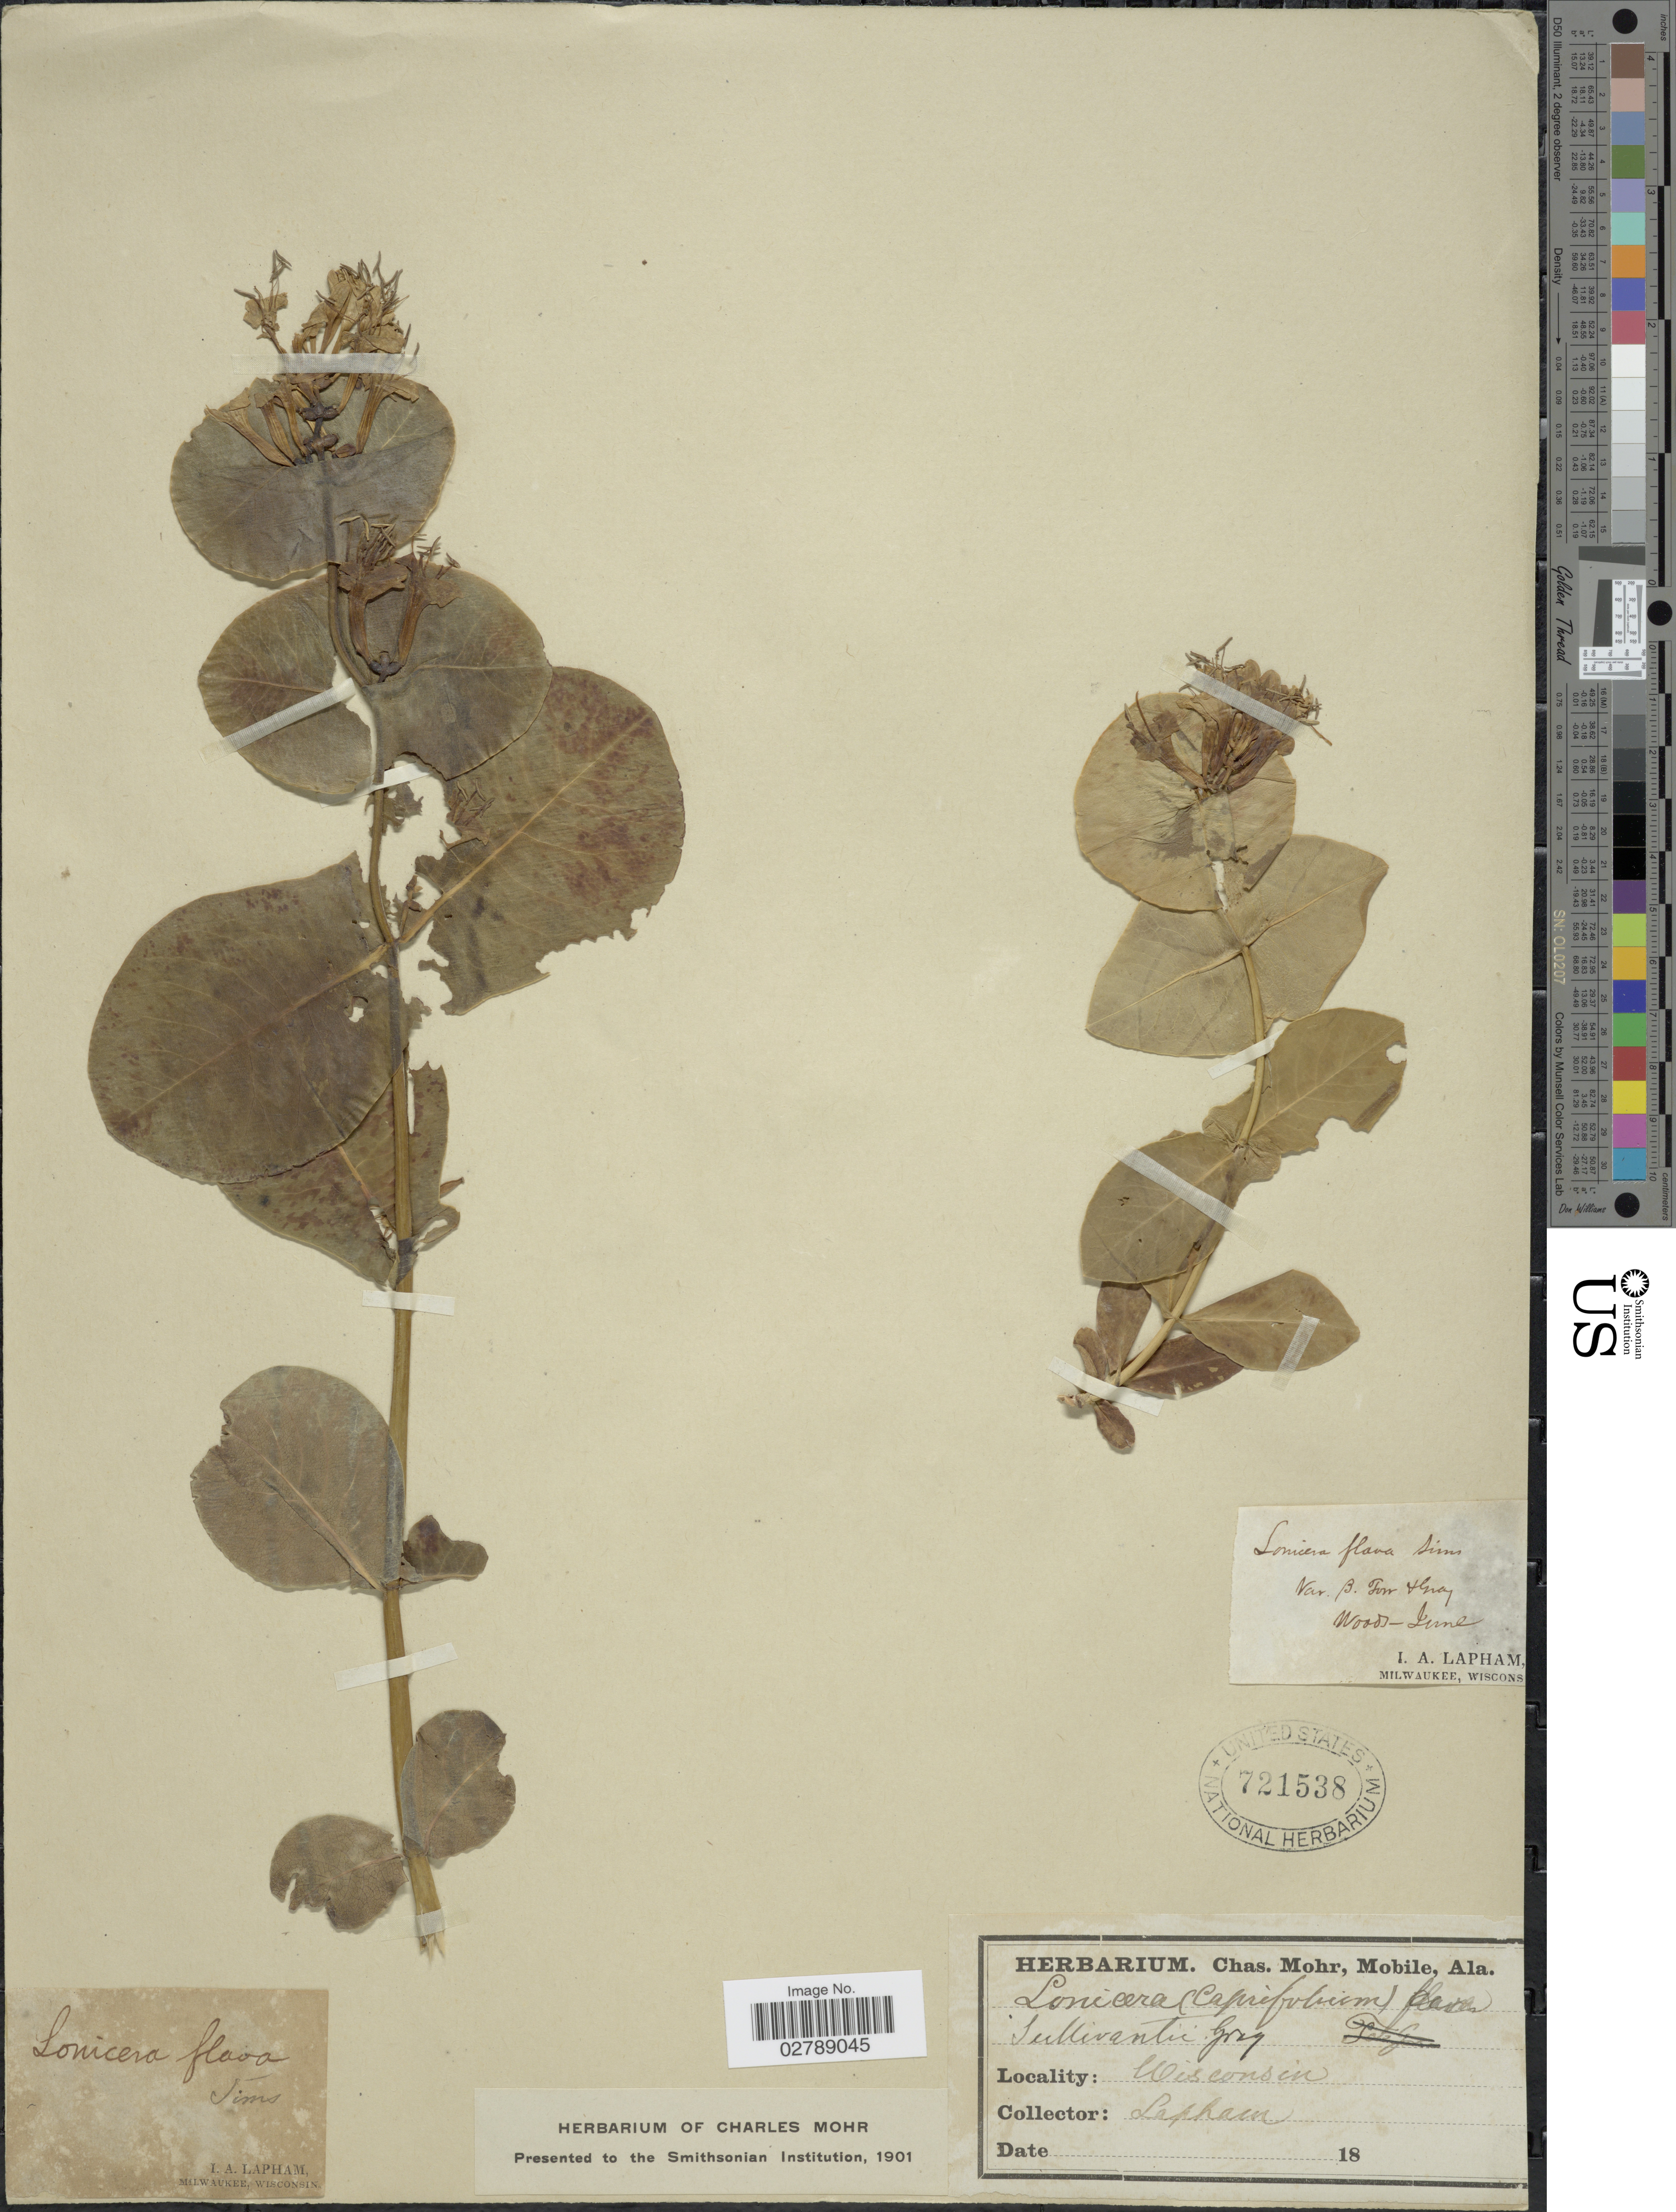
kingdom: Plantae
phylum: Tracheophyta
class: Magnoliopsida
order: Dipsacales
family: Caprifoliaceae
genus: Lonicera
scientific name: Lonicera dioica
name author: L.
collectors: I. Lapham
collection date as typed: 18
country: United States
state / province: Wisconsin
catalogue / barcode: US 721538